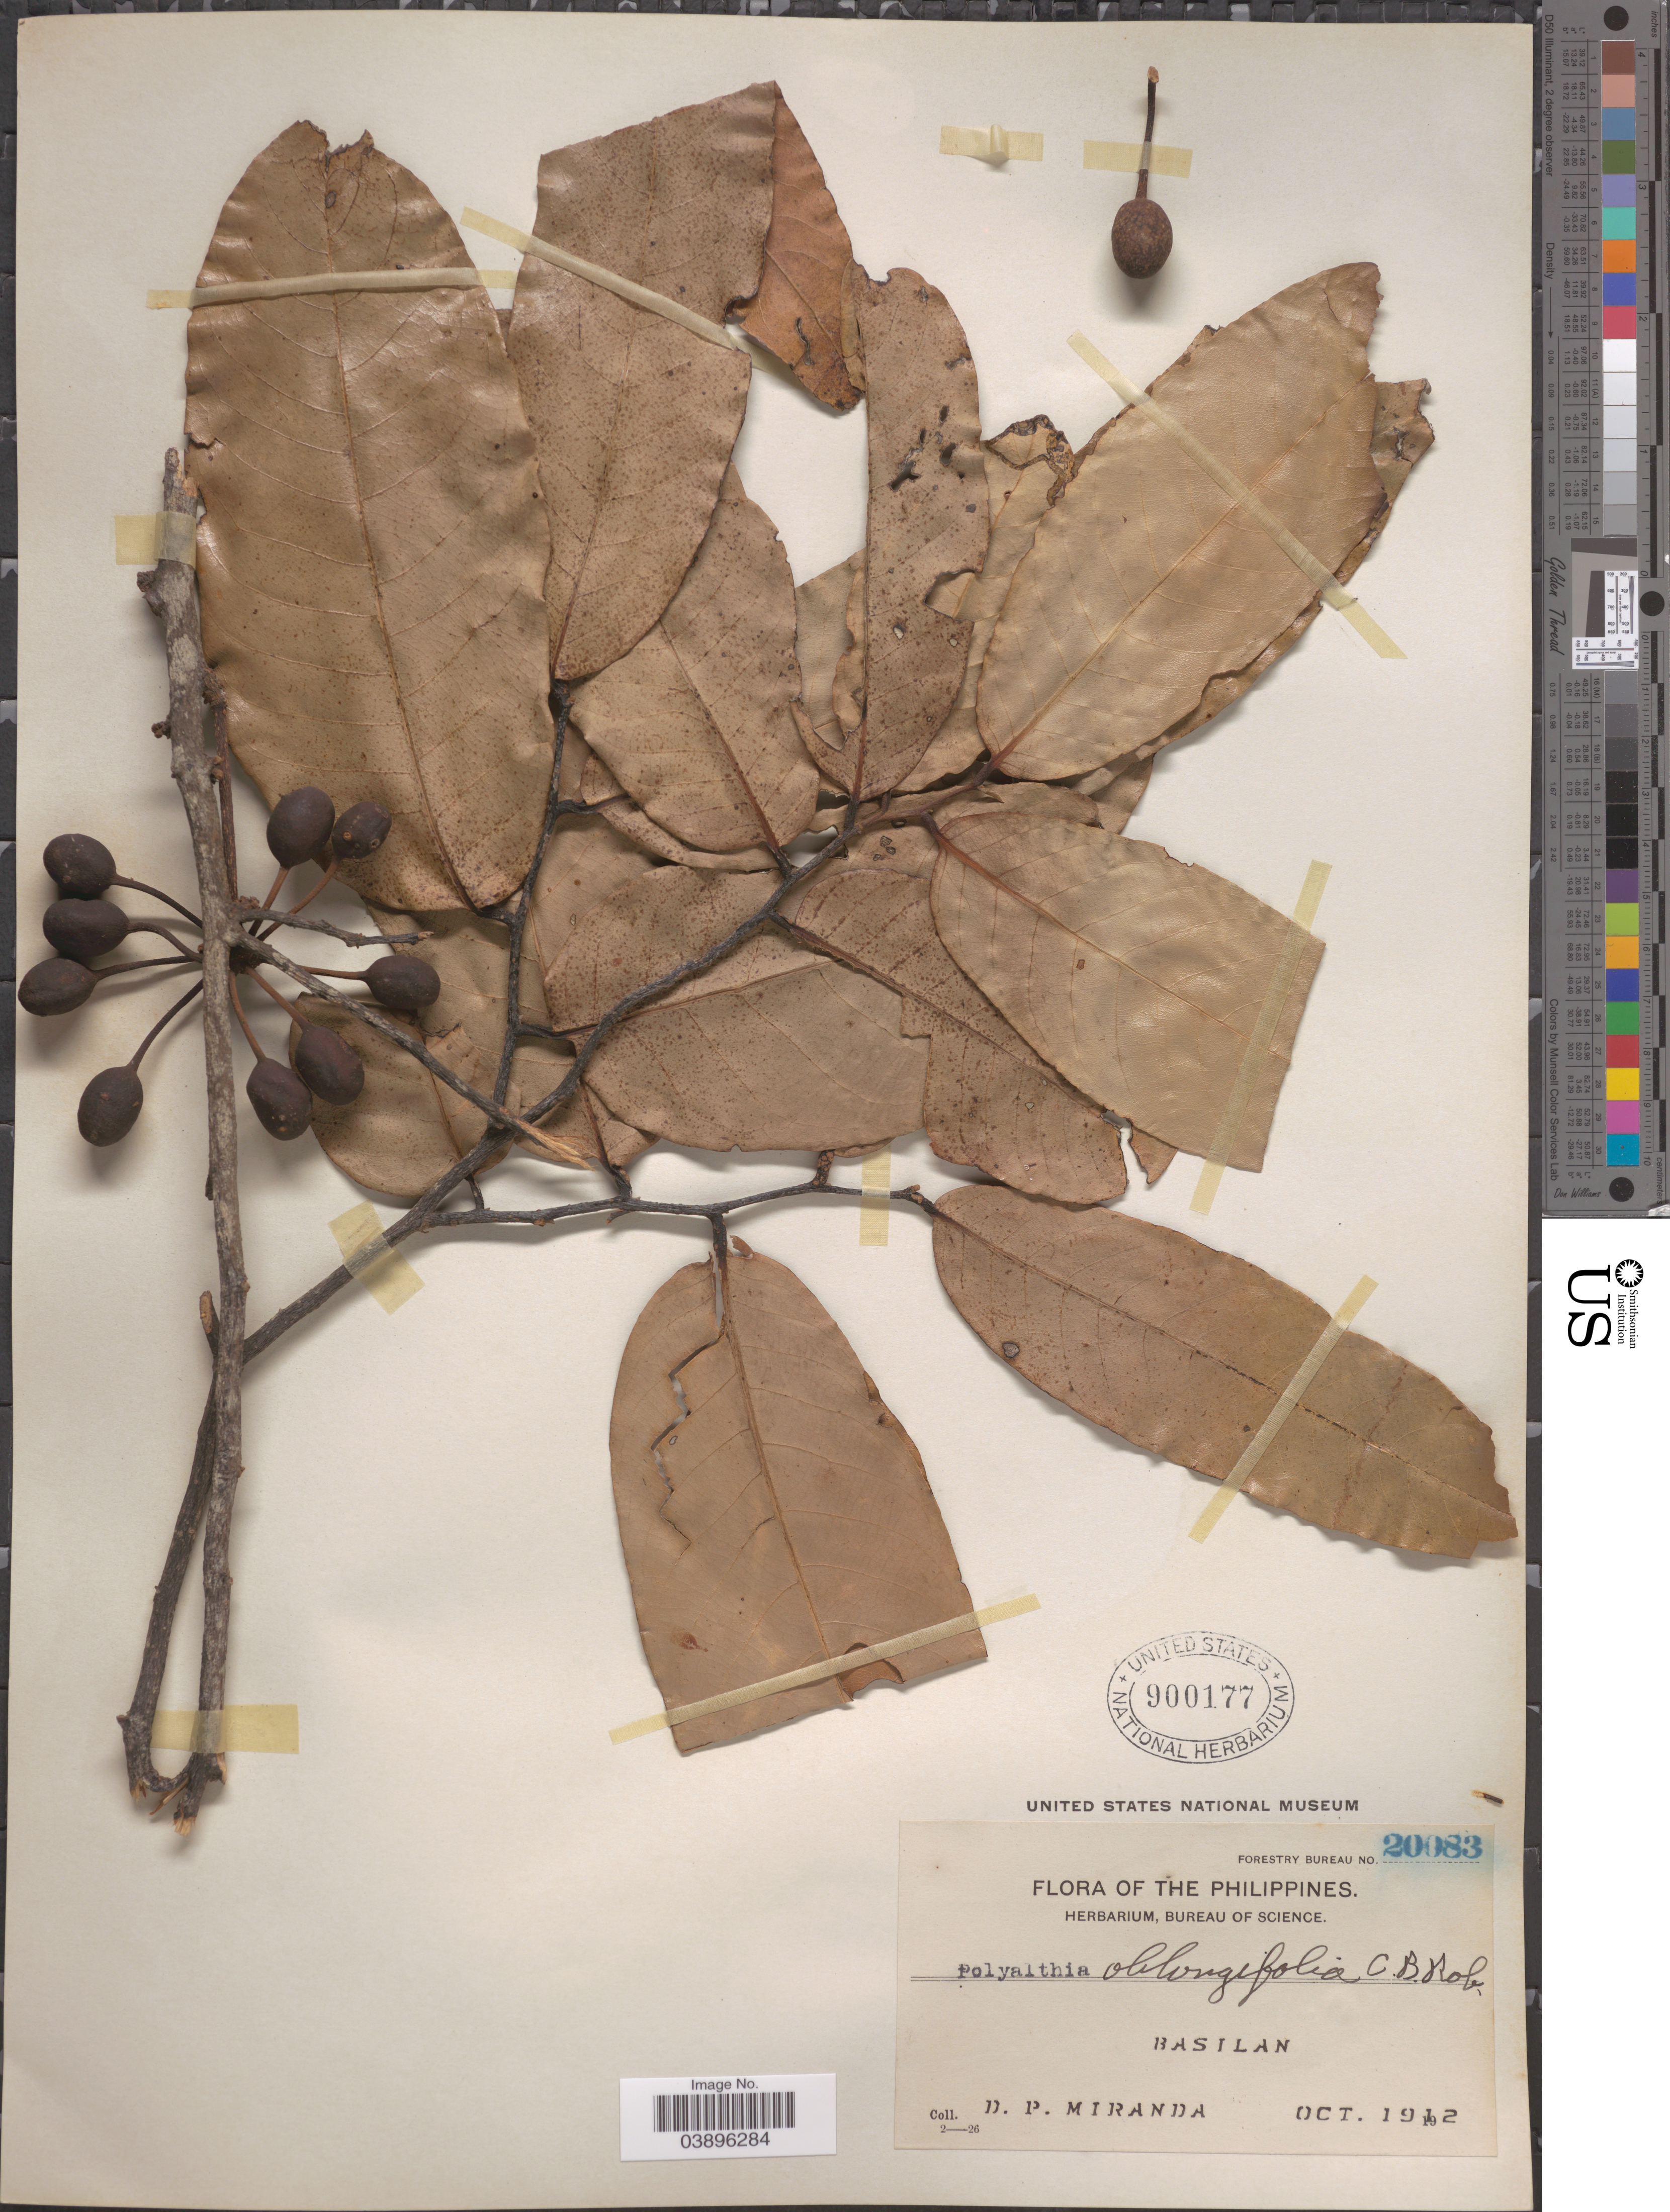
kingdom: Plantae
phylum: Tracheophyta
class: Magnoliopsida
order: Magnoliales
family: Annonaceae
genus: Polyalthia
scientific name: Polyalthia oblongifolia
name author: Burck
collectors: D. P. Miranda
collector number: Forestry Bureau 20083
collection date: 1912-10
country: Philippines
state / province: Muslim Mindanao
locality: Basilan.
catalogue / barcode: US 900177